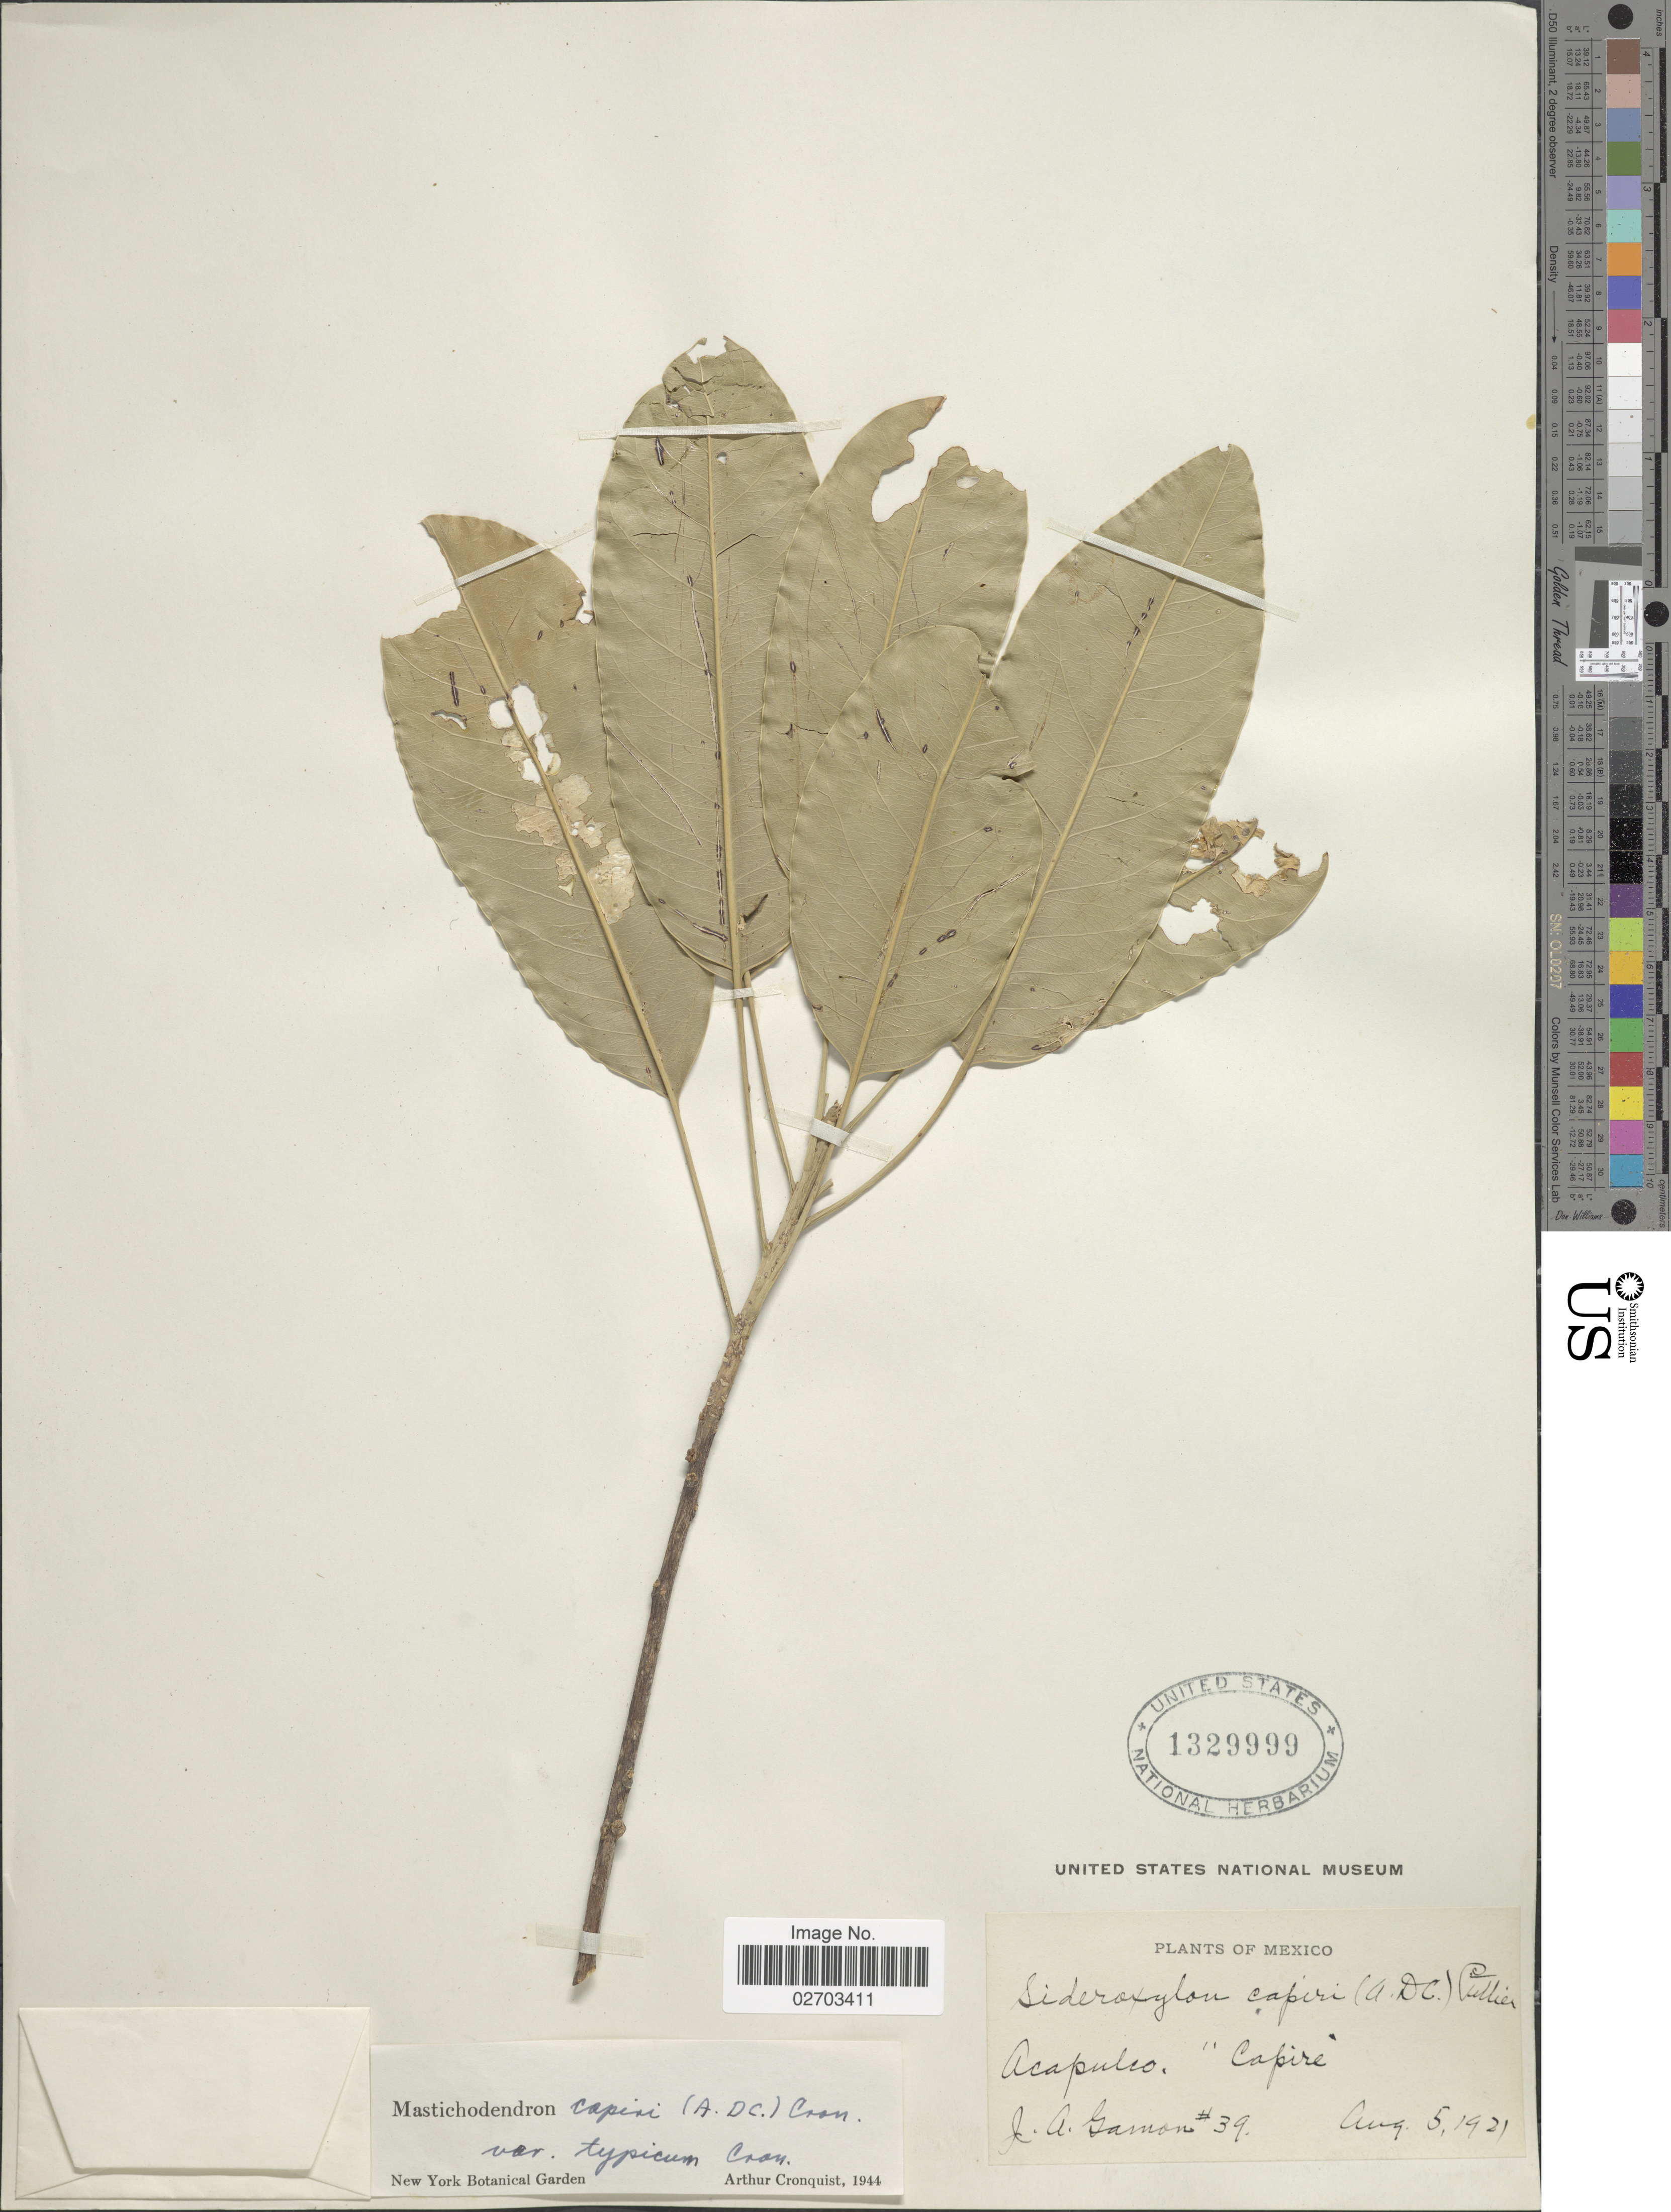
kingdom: Plantae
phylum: Tracheophyta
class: Magnoliopsida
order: Ericales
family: Sapotaceae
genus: Sideroxylon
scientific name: Sideroxylon capiri subsp. capiri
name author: (A. DC.) Pittier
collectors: J. Gamon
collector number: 39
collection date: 1921-08-05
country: Mexico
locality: Acapulco Capire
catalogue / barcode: US 1329999